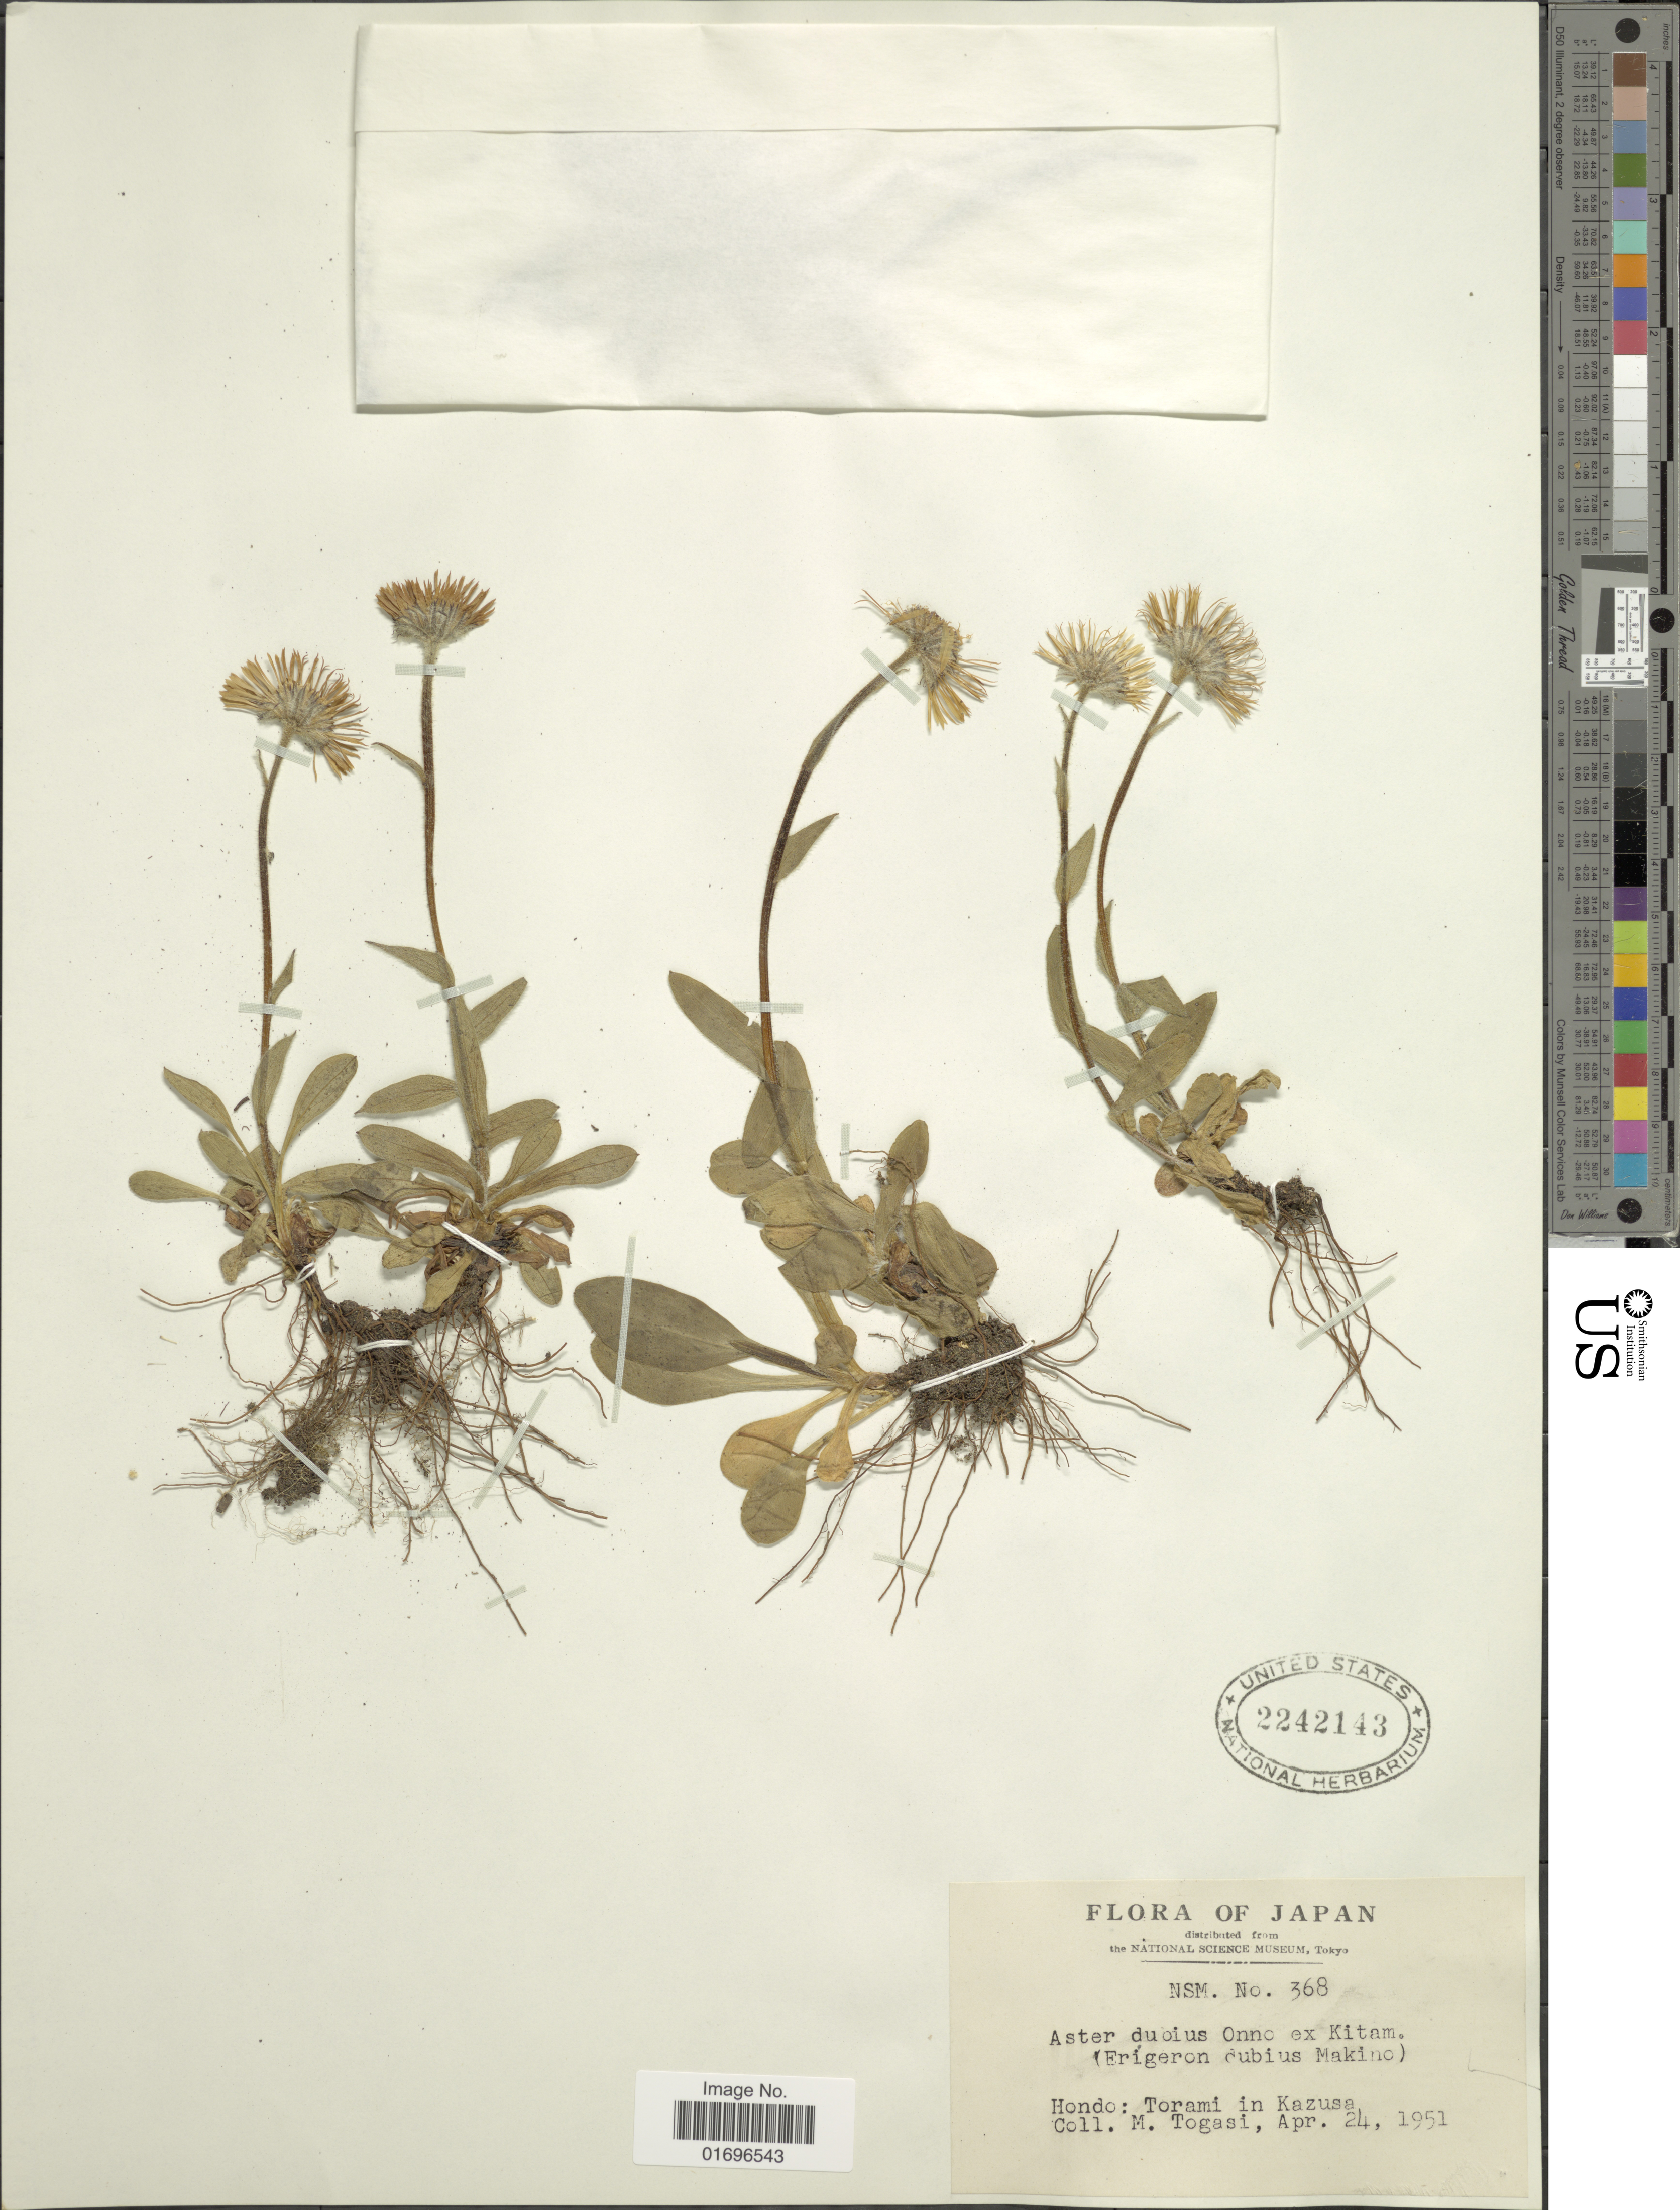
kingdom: Plantae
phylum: Tracheophyta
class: Magnoliopsida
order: Asterales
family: Asteraceae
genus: Aster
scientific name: Aster dubius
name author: Onno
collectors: M. Togasi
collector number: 368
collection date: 1951-04-24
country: Japan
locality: Hondo: Torami in Kazusa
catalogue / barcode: US 2242143